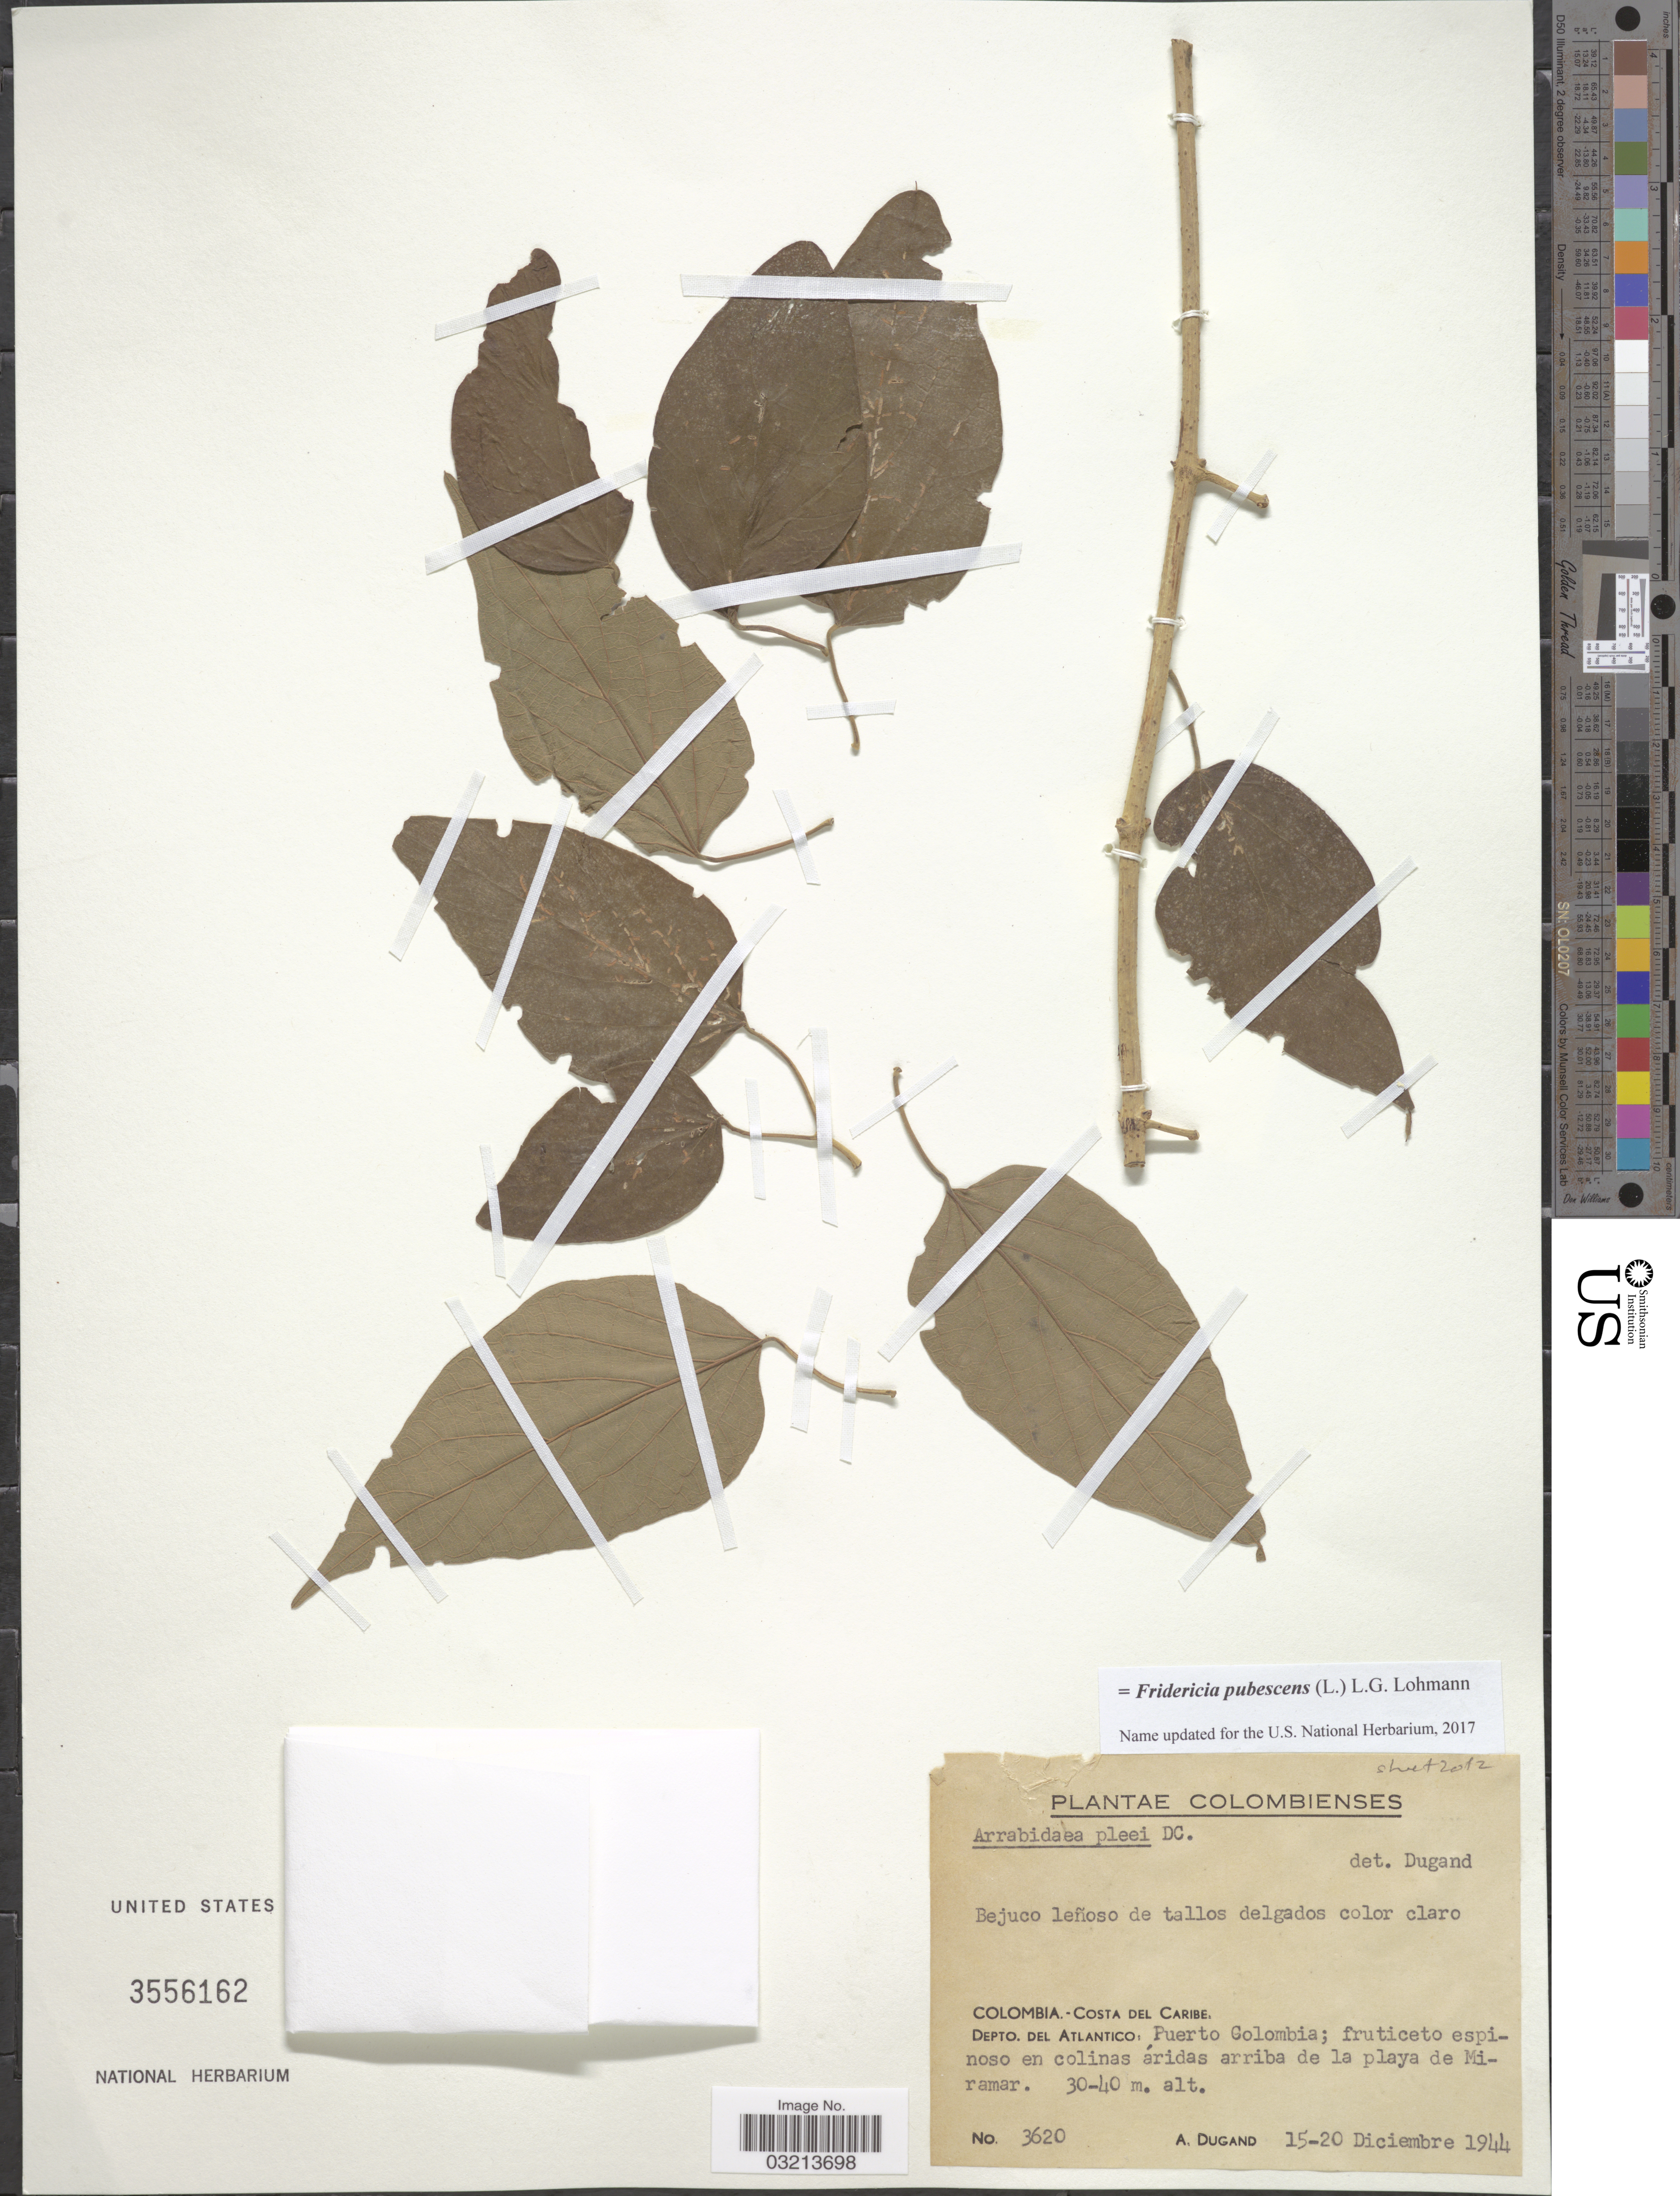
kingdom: Plantae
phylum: Tracheophyta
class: Magnoliopsida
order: Lamiales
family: Bignoniaceae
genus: Fridericia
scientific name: Fridericia pubescens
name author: (L.) L.G. Lohmann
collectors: A. Dugand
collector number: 3620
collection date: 1944-12-15/1944-12-20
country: Colombia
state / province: Atlántico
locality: Costa del Caribe. Depto. del Atlantico: Puerto Colombia; arriba de la playa de Miramar.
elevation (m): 30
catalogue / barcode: US 3556162